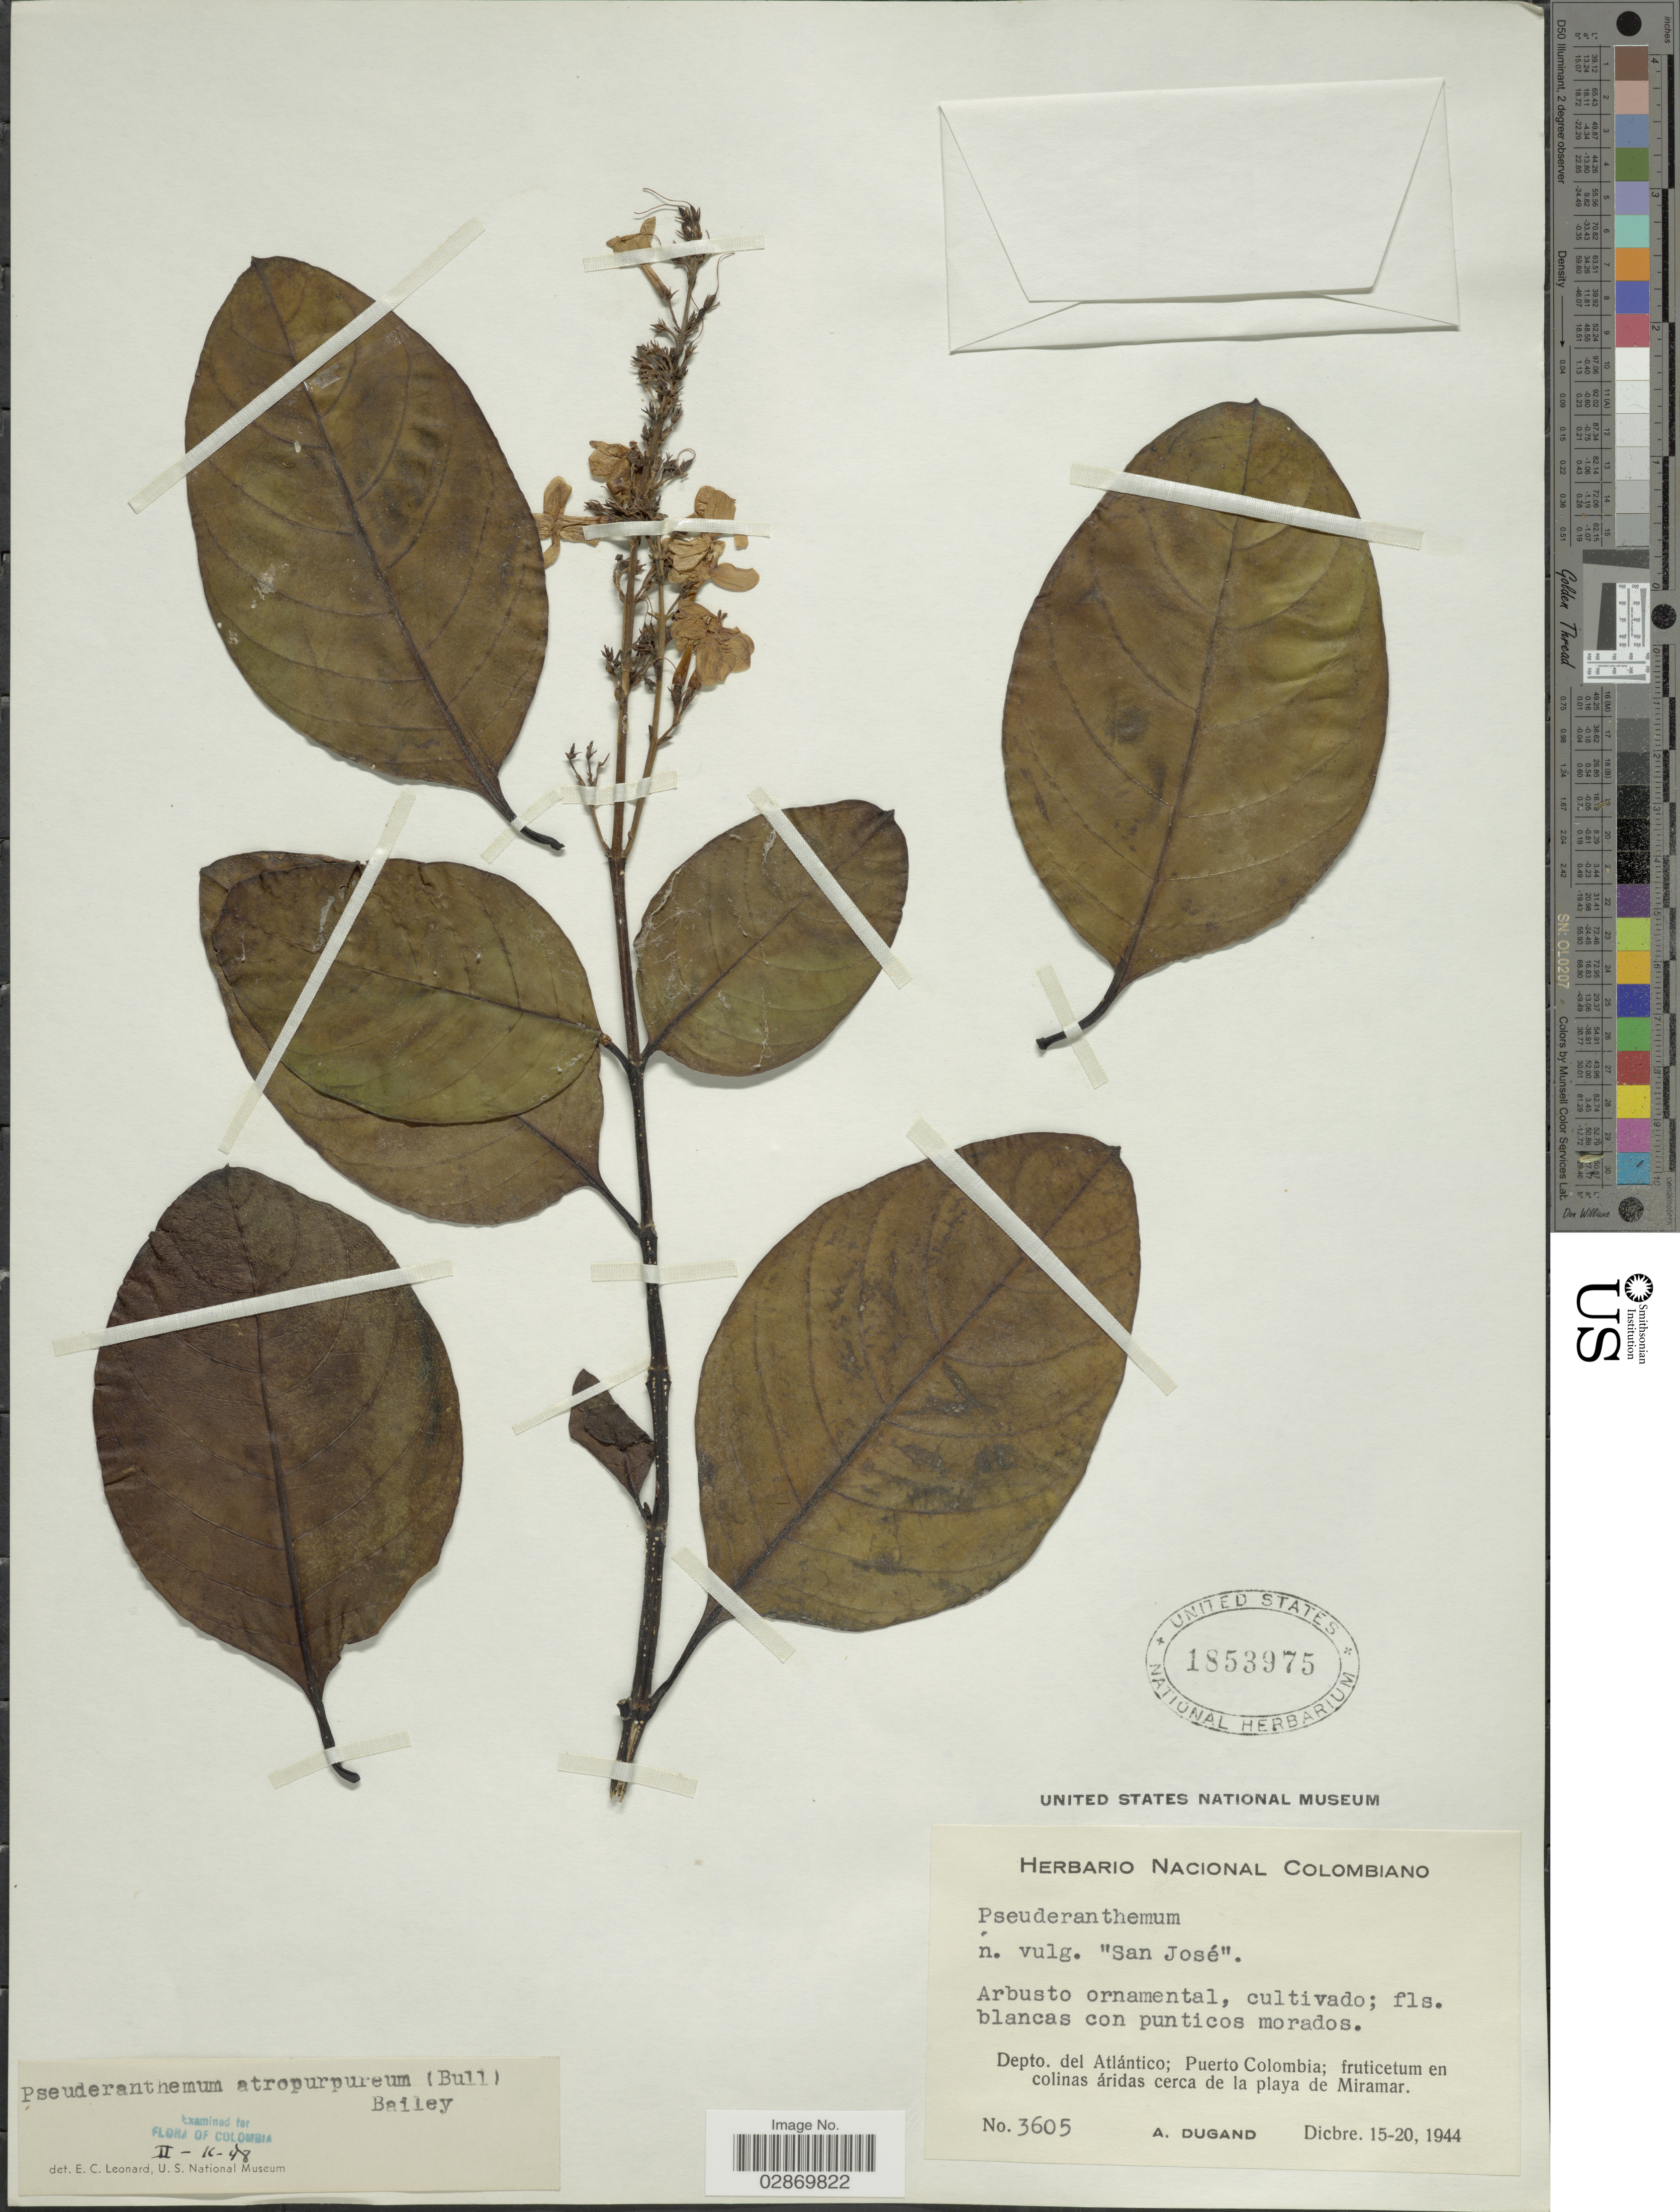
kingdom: Plantae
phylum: Tracheophyta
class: Magnoliopsida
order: Lamiales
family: Acanthaceae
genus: Pseuderanthemum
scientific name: Pseuderanthemum atropurpureum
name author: (W. Bull) L.H. Bailey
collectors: A. Dugand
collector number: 3605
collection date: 1944-12-15/1944-12-20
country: Colombia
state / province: Atlántico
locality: Depto. del Atlántico, Puerto Colombia, fruticetum en colinas áridas cerca de la playa de Miramar.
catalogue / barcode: US 1853975